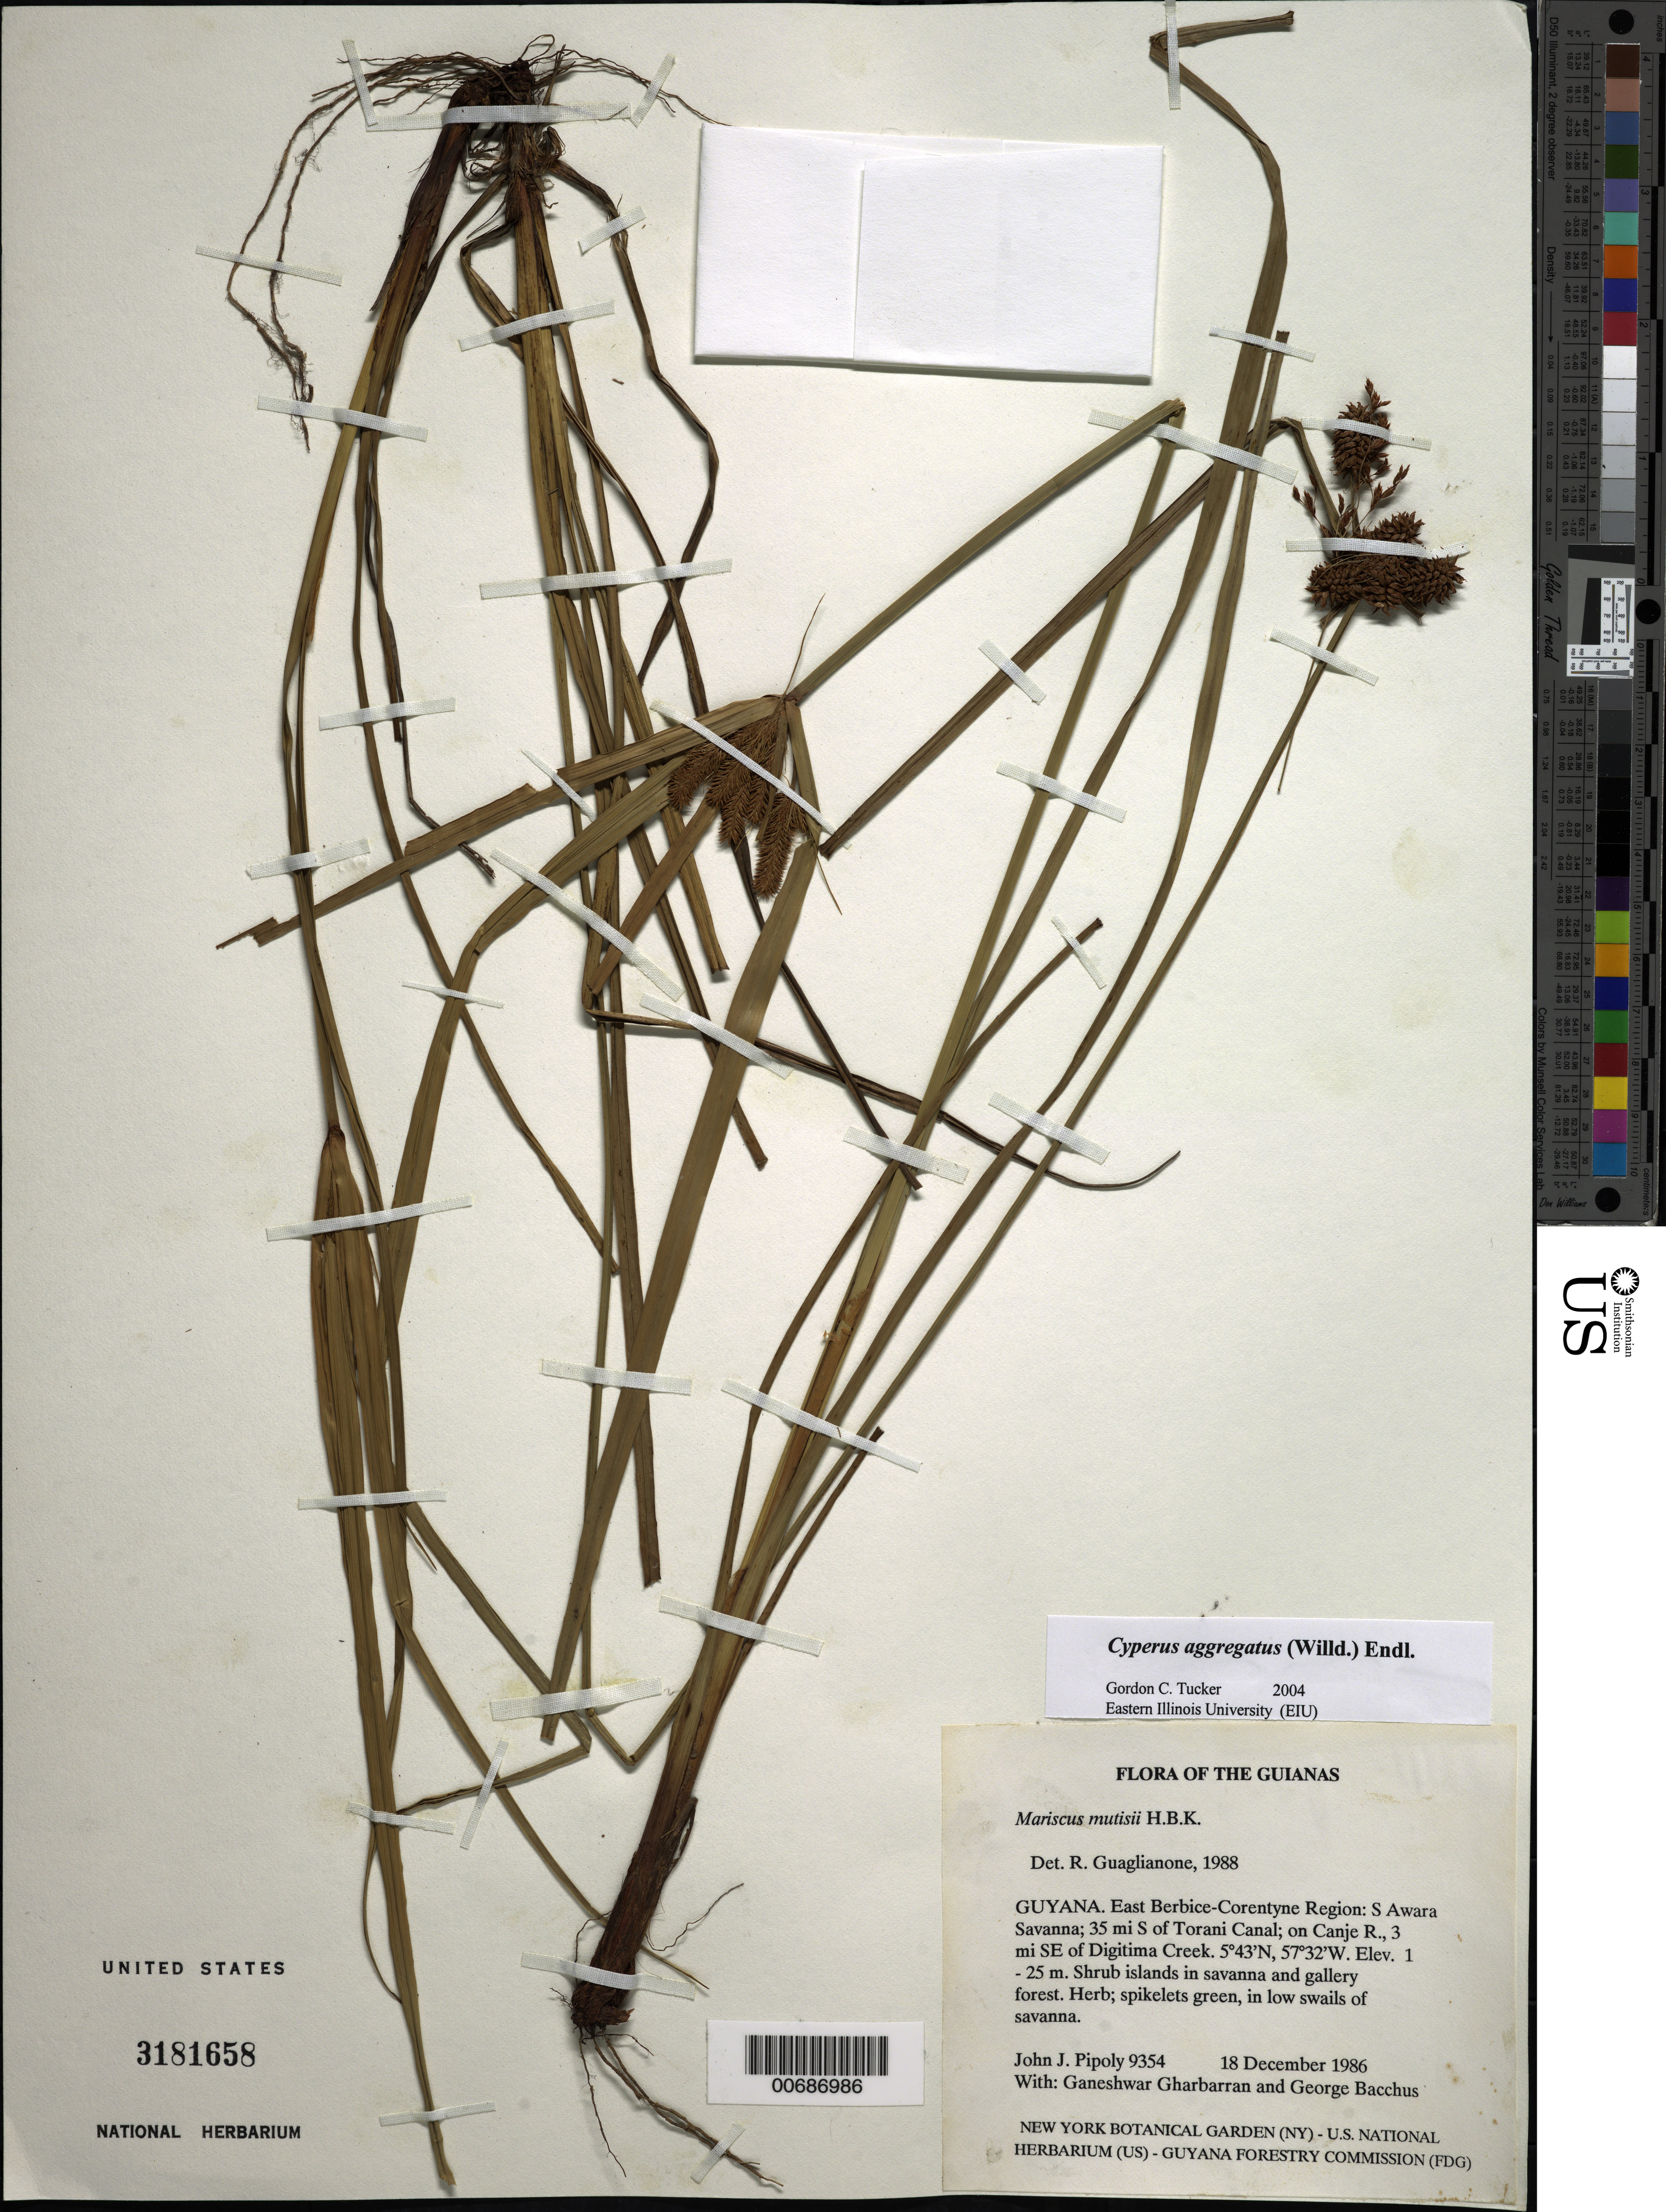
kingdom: Plantae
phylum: Tracheophyta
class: Liliopsida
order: Poales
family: Cyperaceae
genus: Cyperus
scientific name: Cyperus aggregatus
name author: (Willd.) Endl.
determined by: Tucker, G. C.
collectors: J. J. Pipoly, G. Gharbarran & G. Bacchus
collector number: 9354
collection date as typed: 18 December 1986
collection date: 1986-12-18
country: Guyana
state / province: E. Berbice-Corentyne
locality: S Awara Savanna; ±35 mi S of Torani Canal; on Canje R., 3 mi SE of Digitima Creek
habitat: Shrub islands in savanna and gallery forest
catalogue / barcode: US 3181658